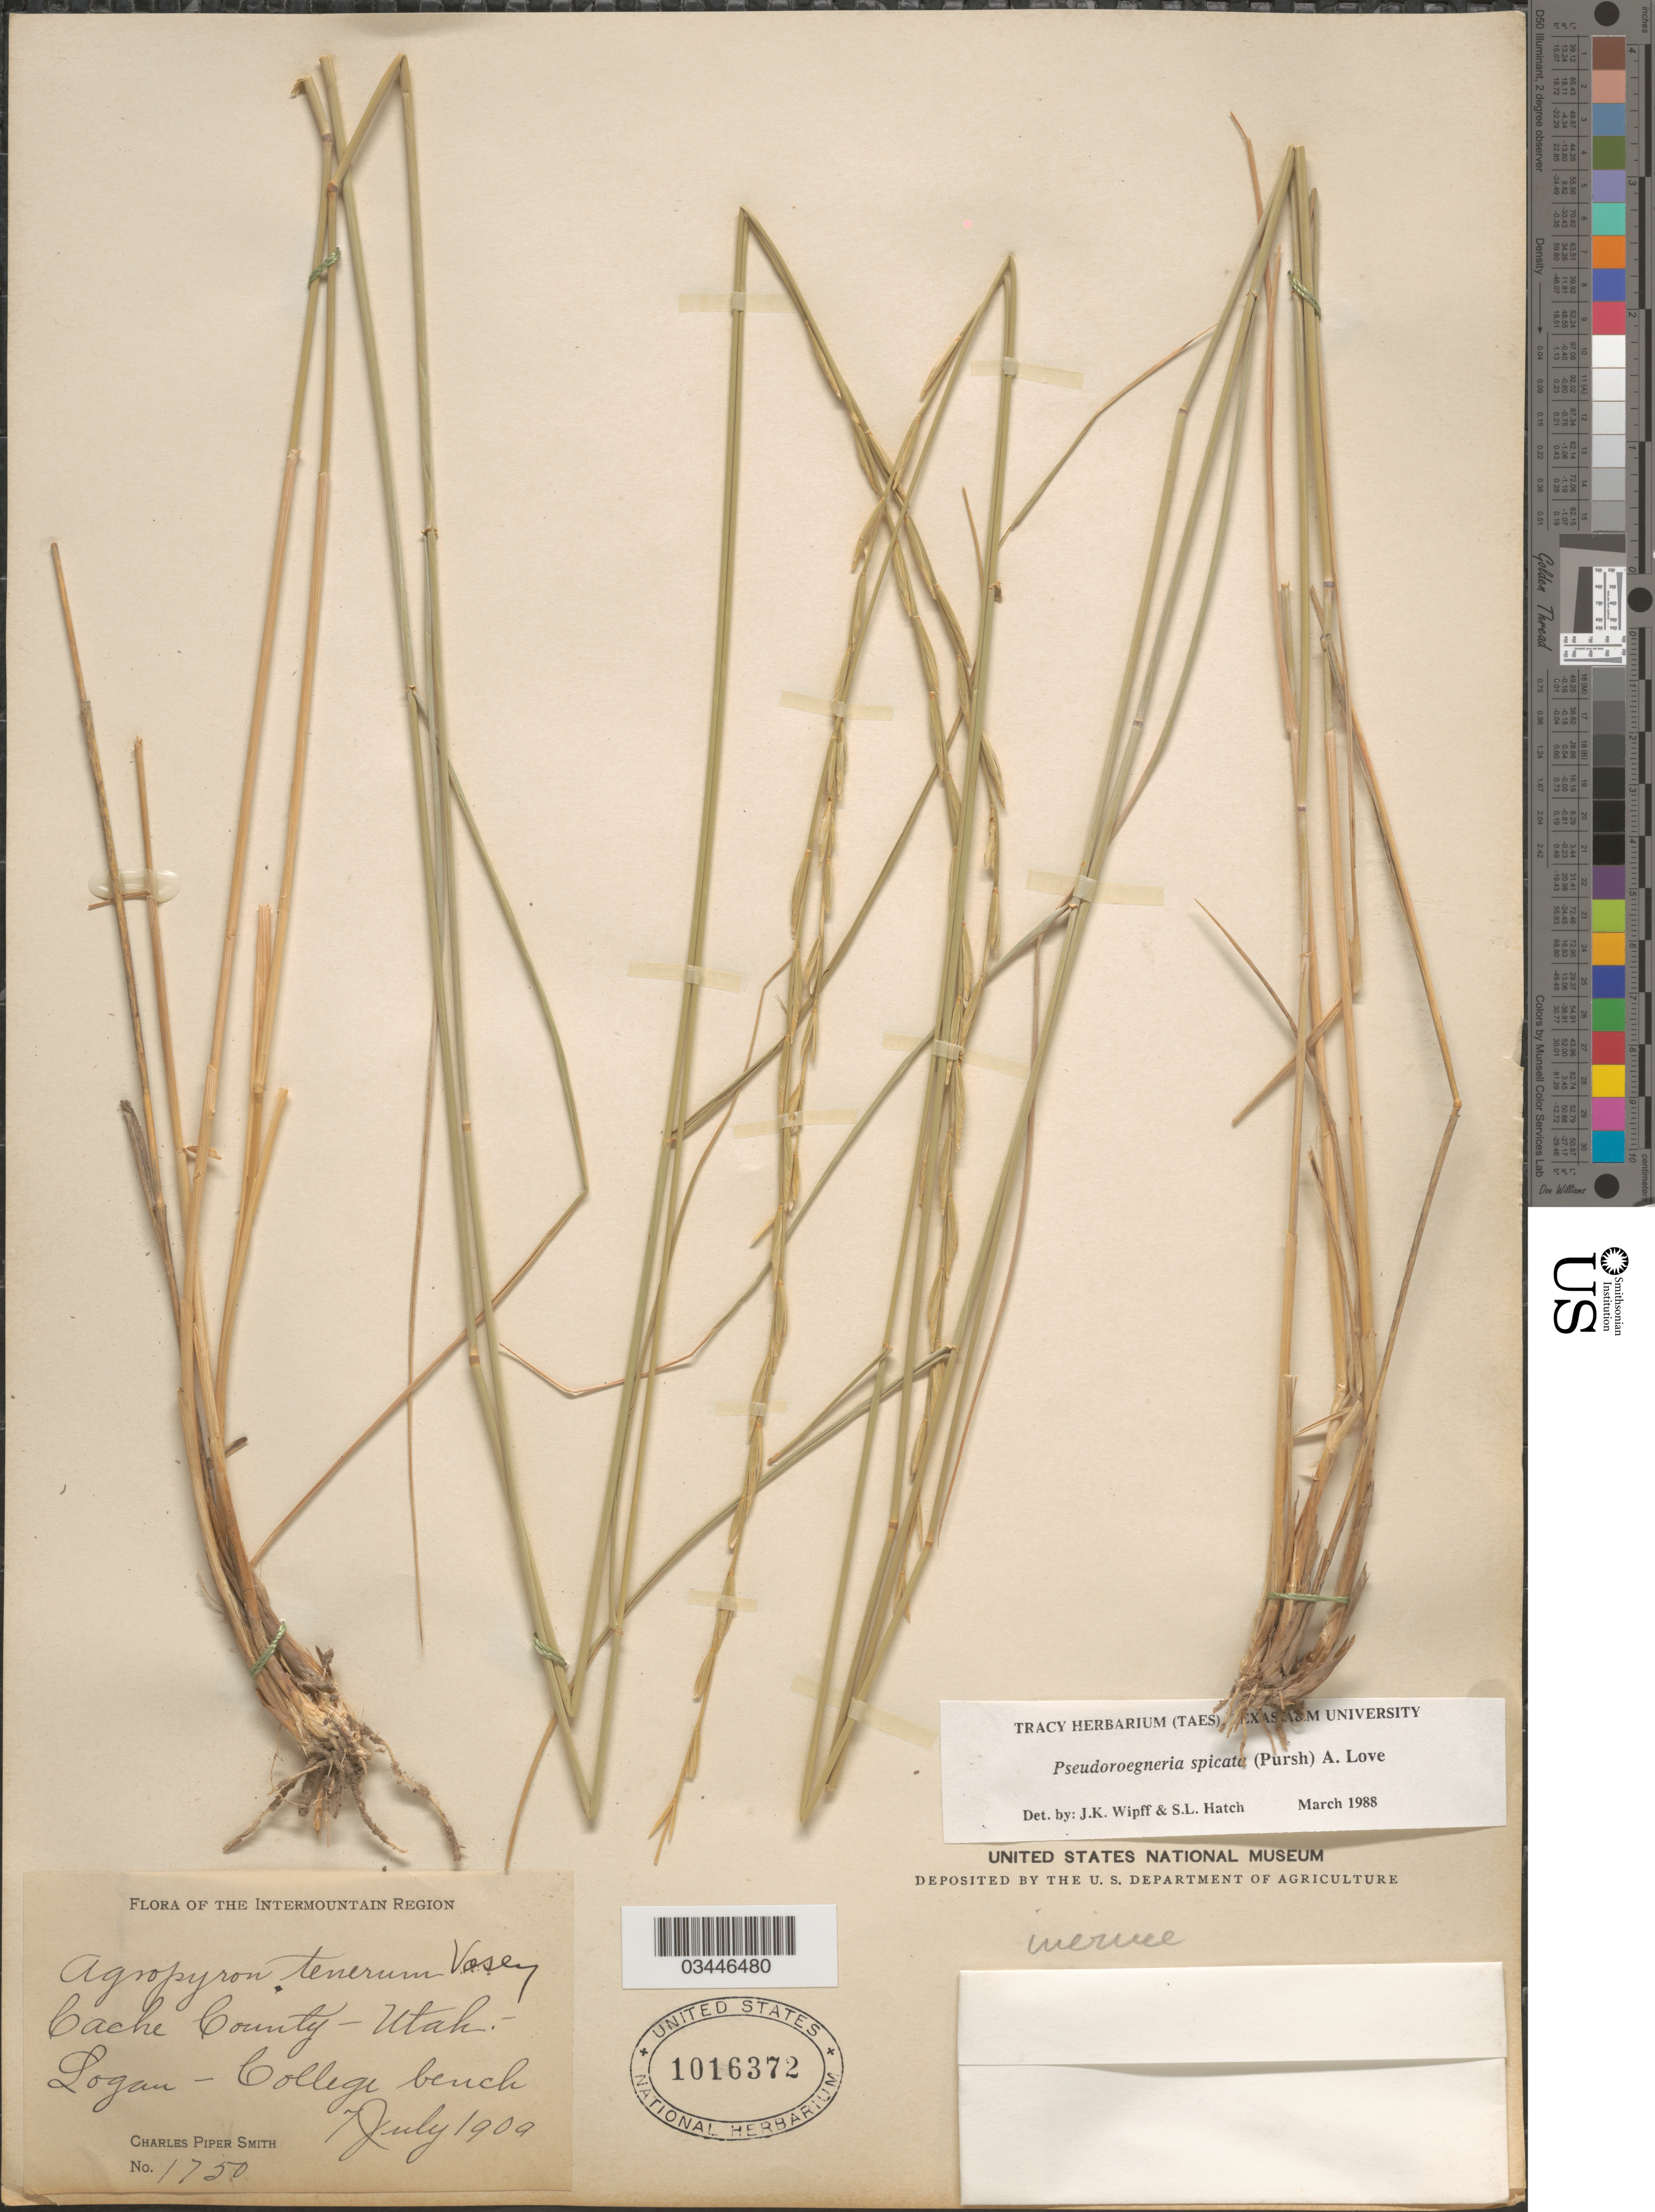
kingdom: Plantae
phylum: Tracheophyta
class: Liliopsida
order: Poales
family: Poaceae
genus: Pseudoroegneria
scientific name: Pseudoroegneria spicata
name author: (Pursh) Á. Löve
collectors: C. P. Smith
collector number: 1750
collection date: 1909-07-07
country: United States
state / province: Utah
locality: The Intermountain Region. Cache County. Logan - College bench.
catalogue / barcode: US 1016372